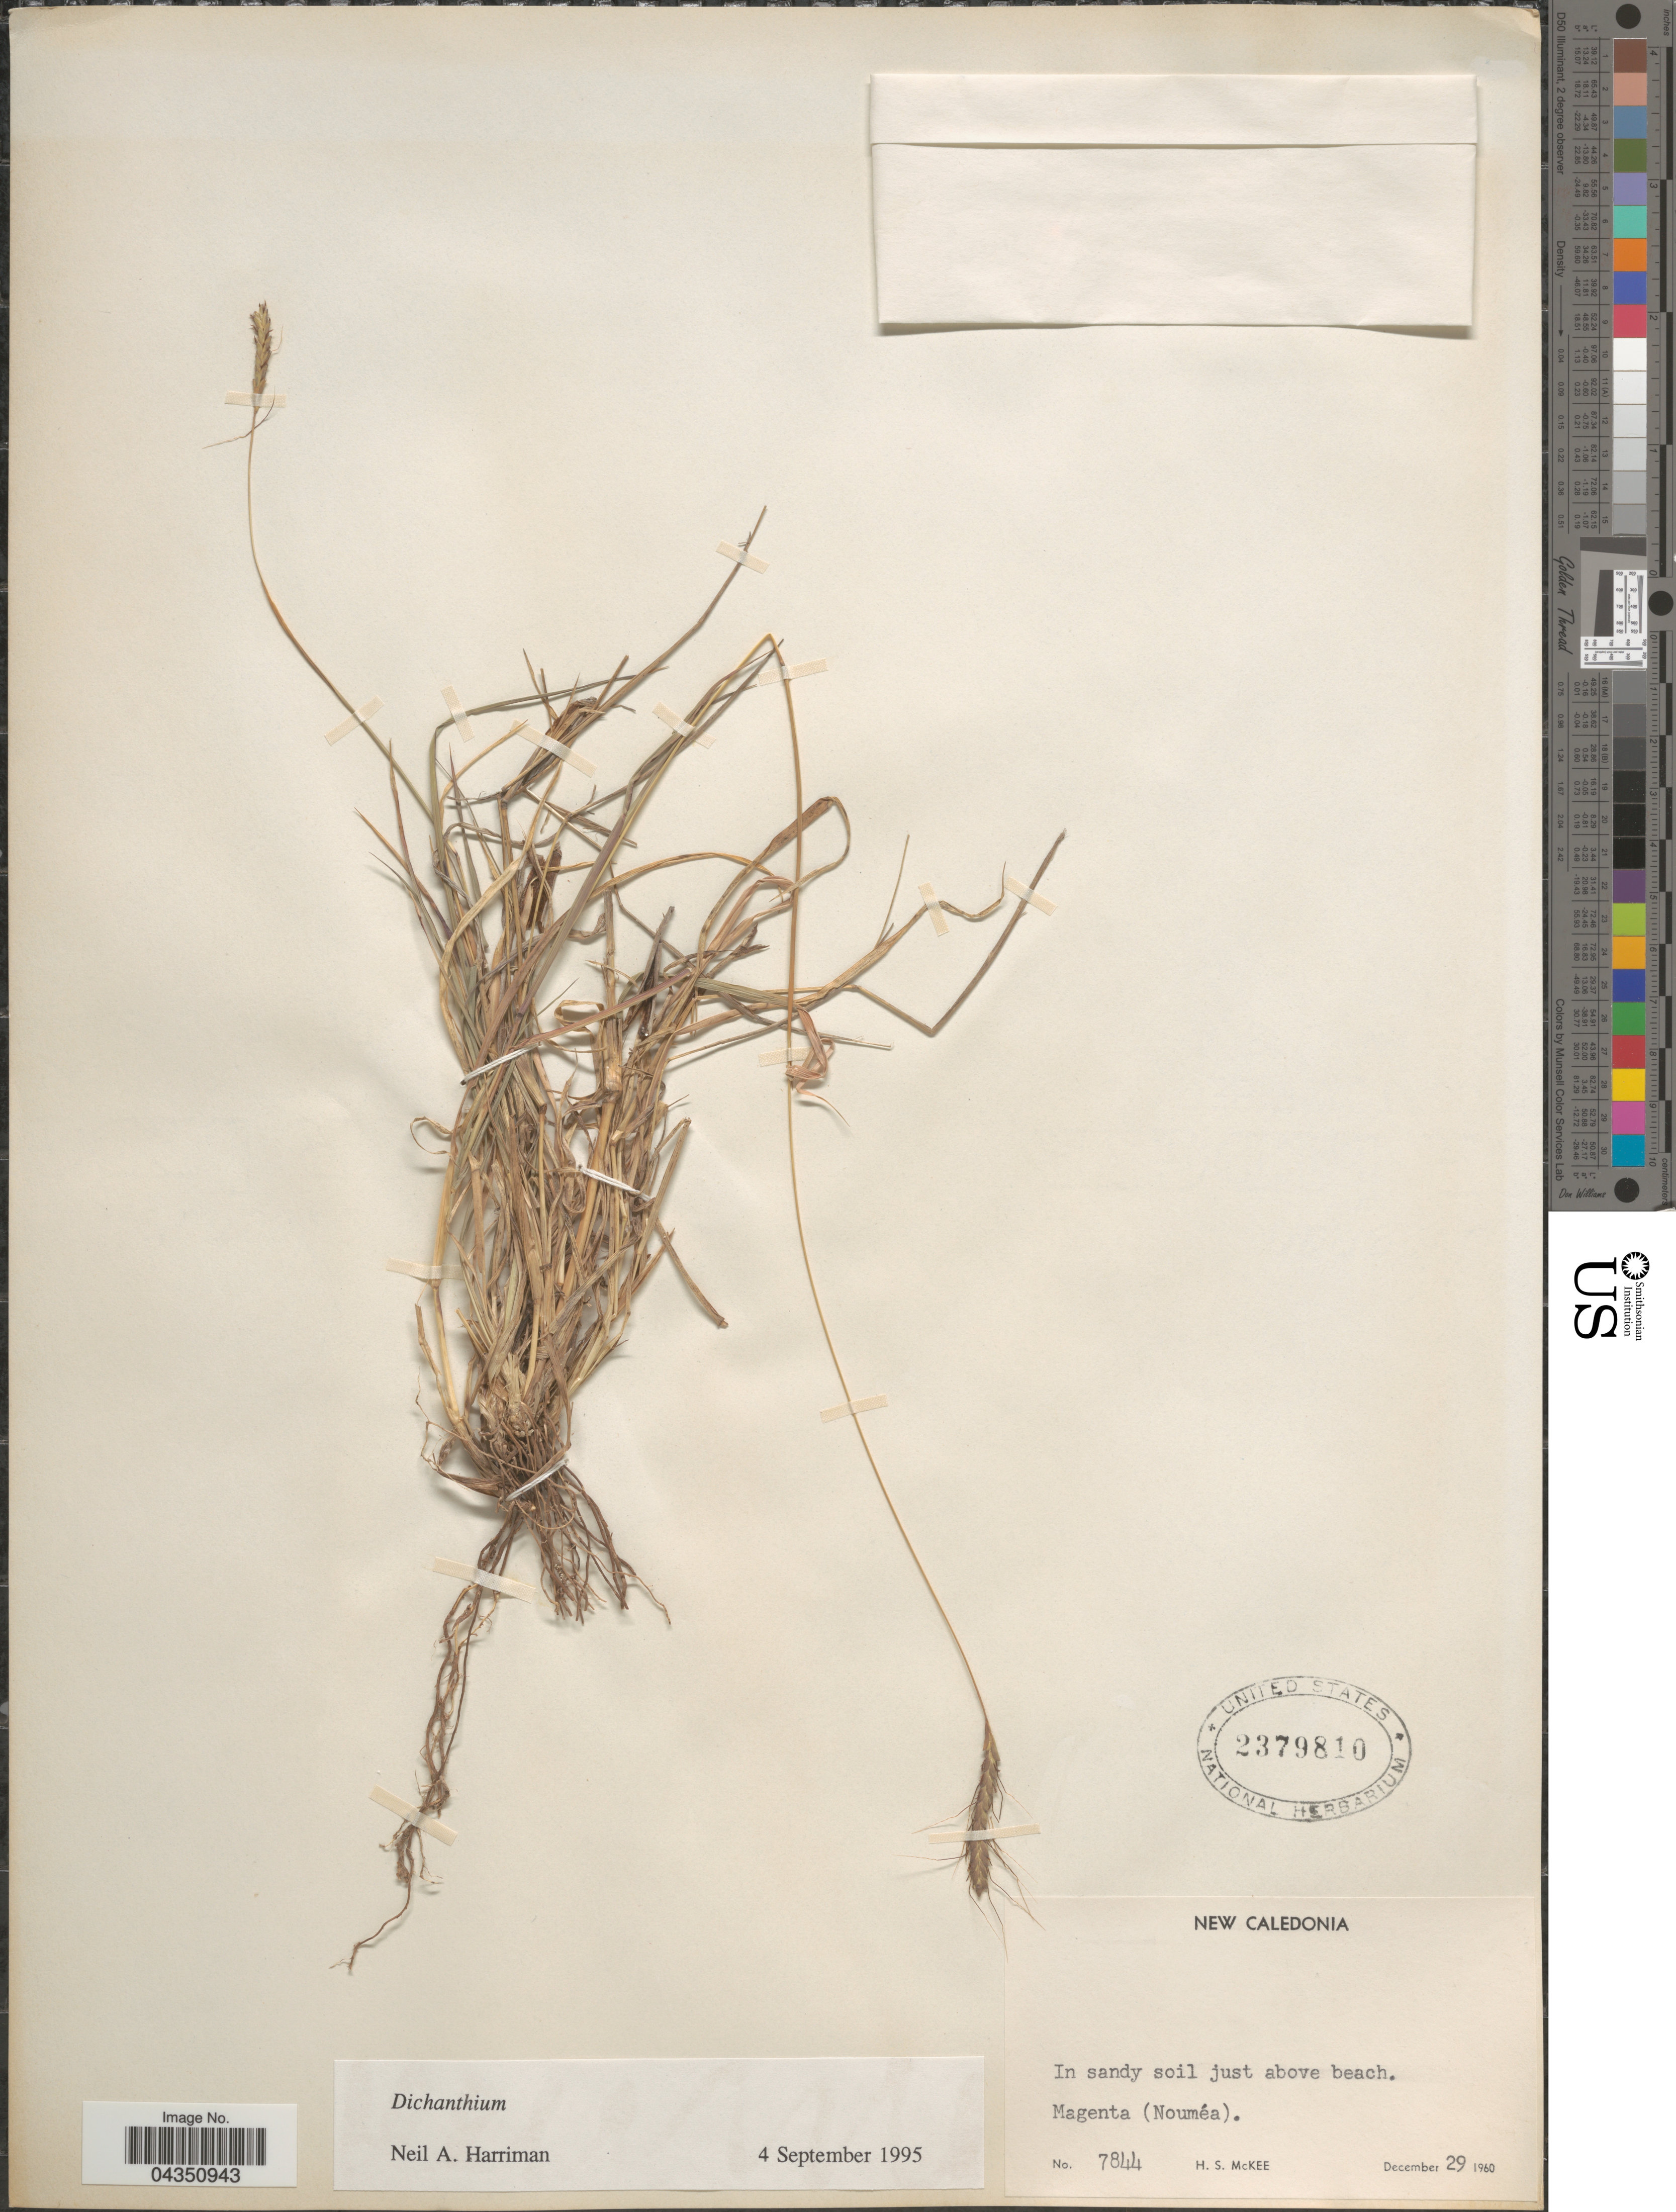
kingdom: Plantae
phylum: Tracheophyta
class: Liliopsida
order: Poales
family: Poaceae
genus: Dichanthium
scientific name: Dichanthium sp.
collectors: H. S. McKee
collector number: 7844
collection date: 1960-12-29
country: New Caledonia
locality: In sandy soil just above beach. Magenta (Nouméa).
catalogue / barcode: US 2379810